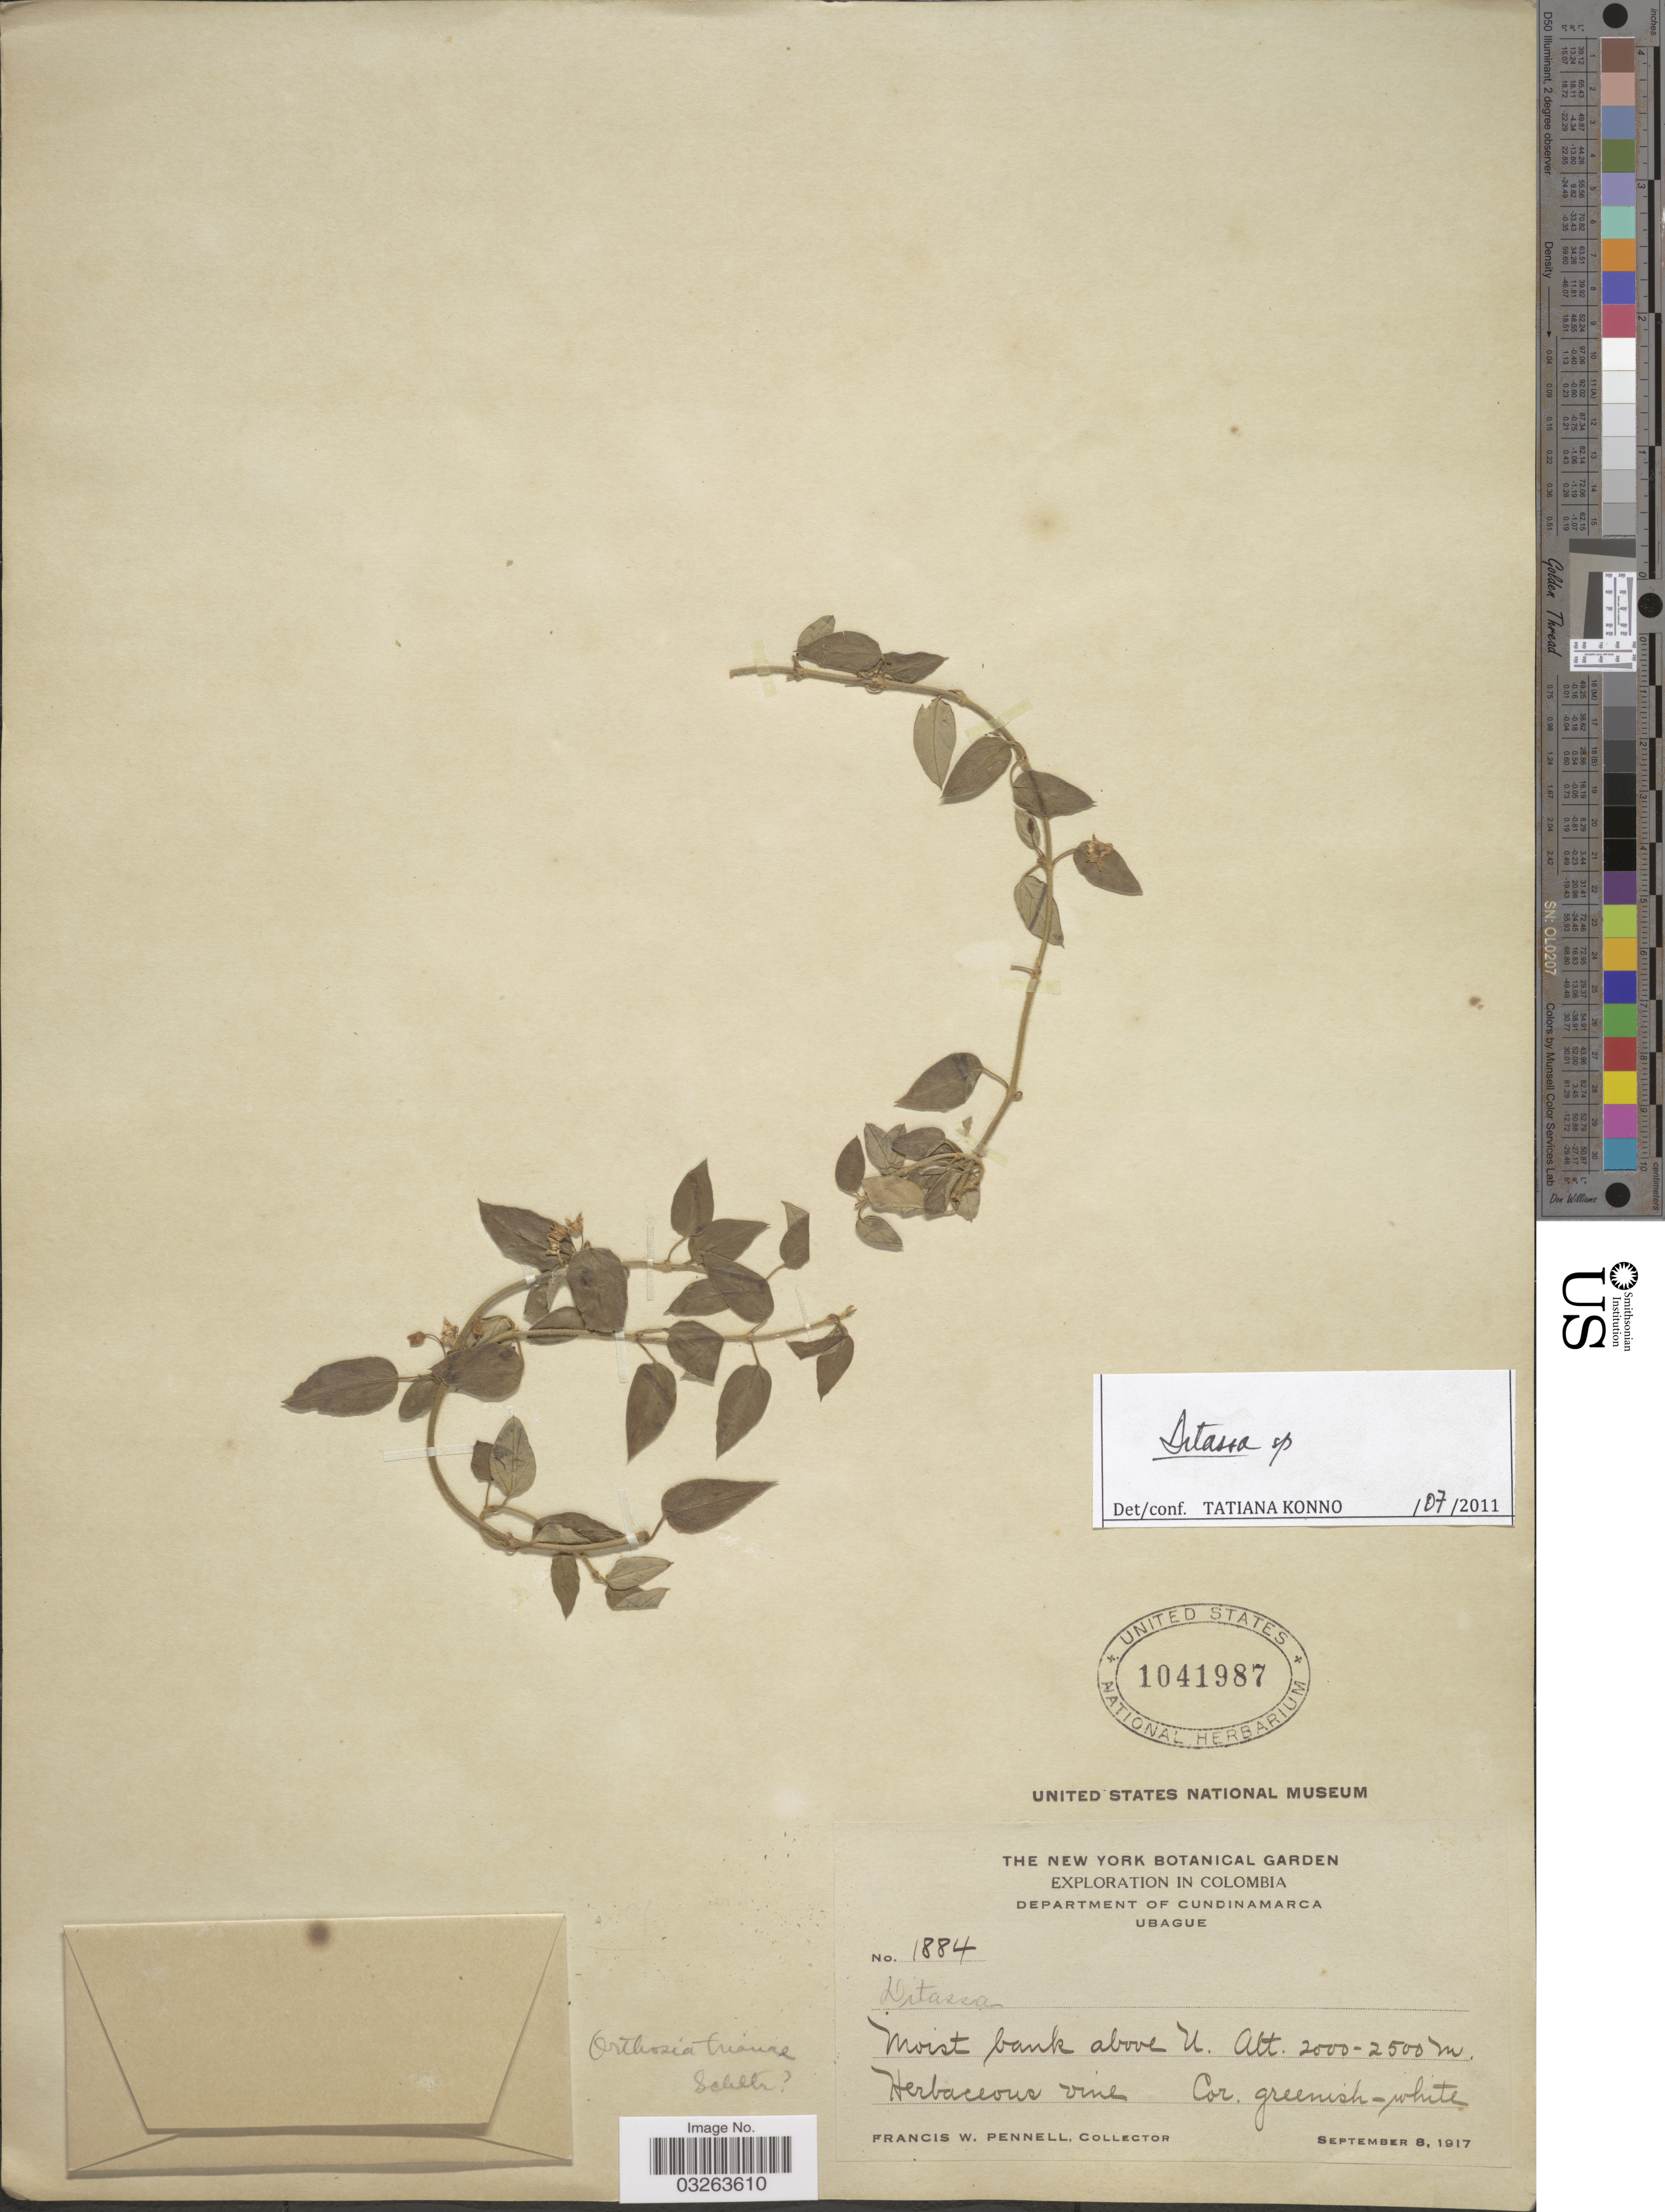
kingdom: Plantae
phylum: Tracheophyta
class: Magnoliopsida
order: Gentianales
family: Apocynaceae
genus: Ditassa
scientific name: Ditassa sp.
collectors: F. W. Pennell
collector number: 1884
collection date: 1917-09-08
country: Colombia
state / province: Cundinamarca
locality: Department of Cundinamarca. Ubague.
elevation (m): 2000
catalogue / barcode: US 1041987